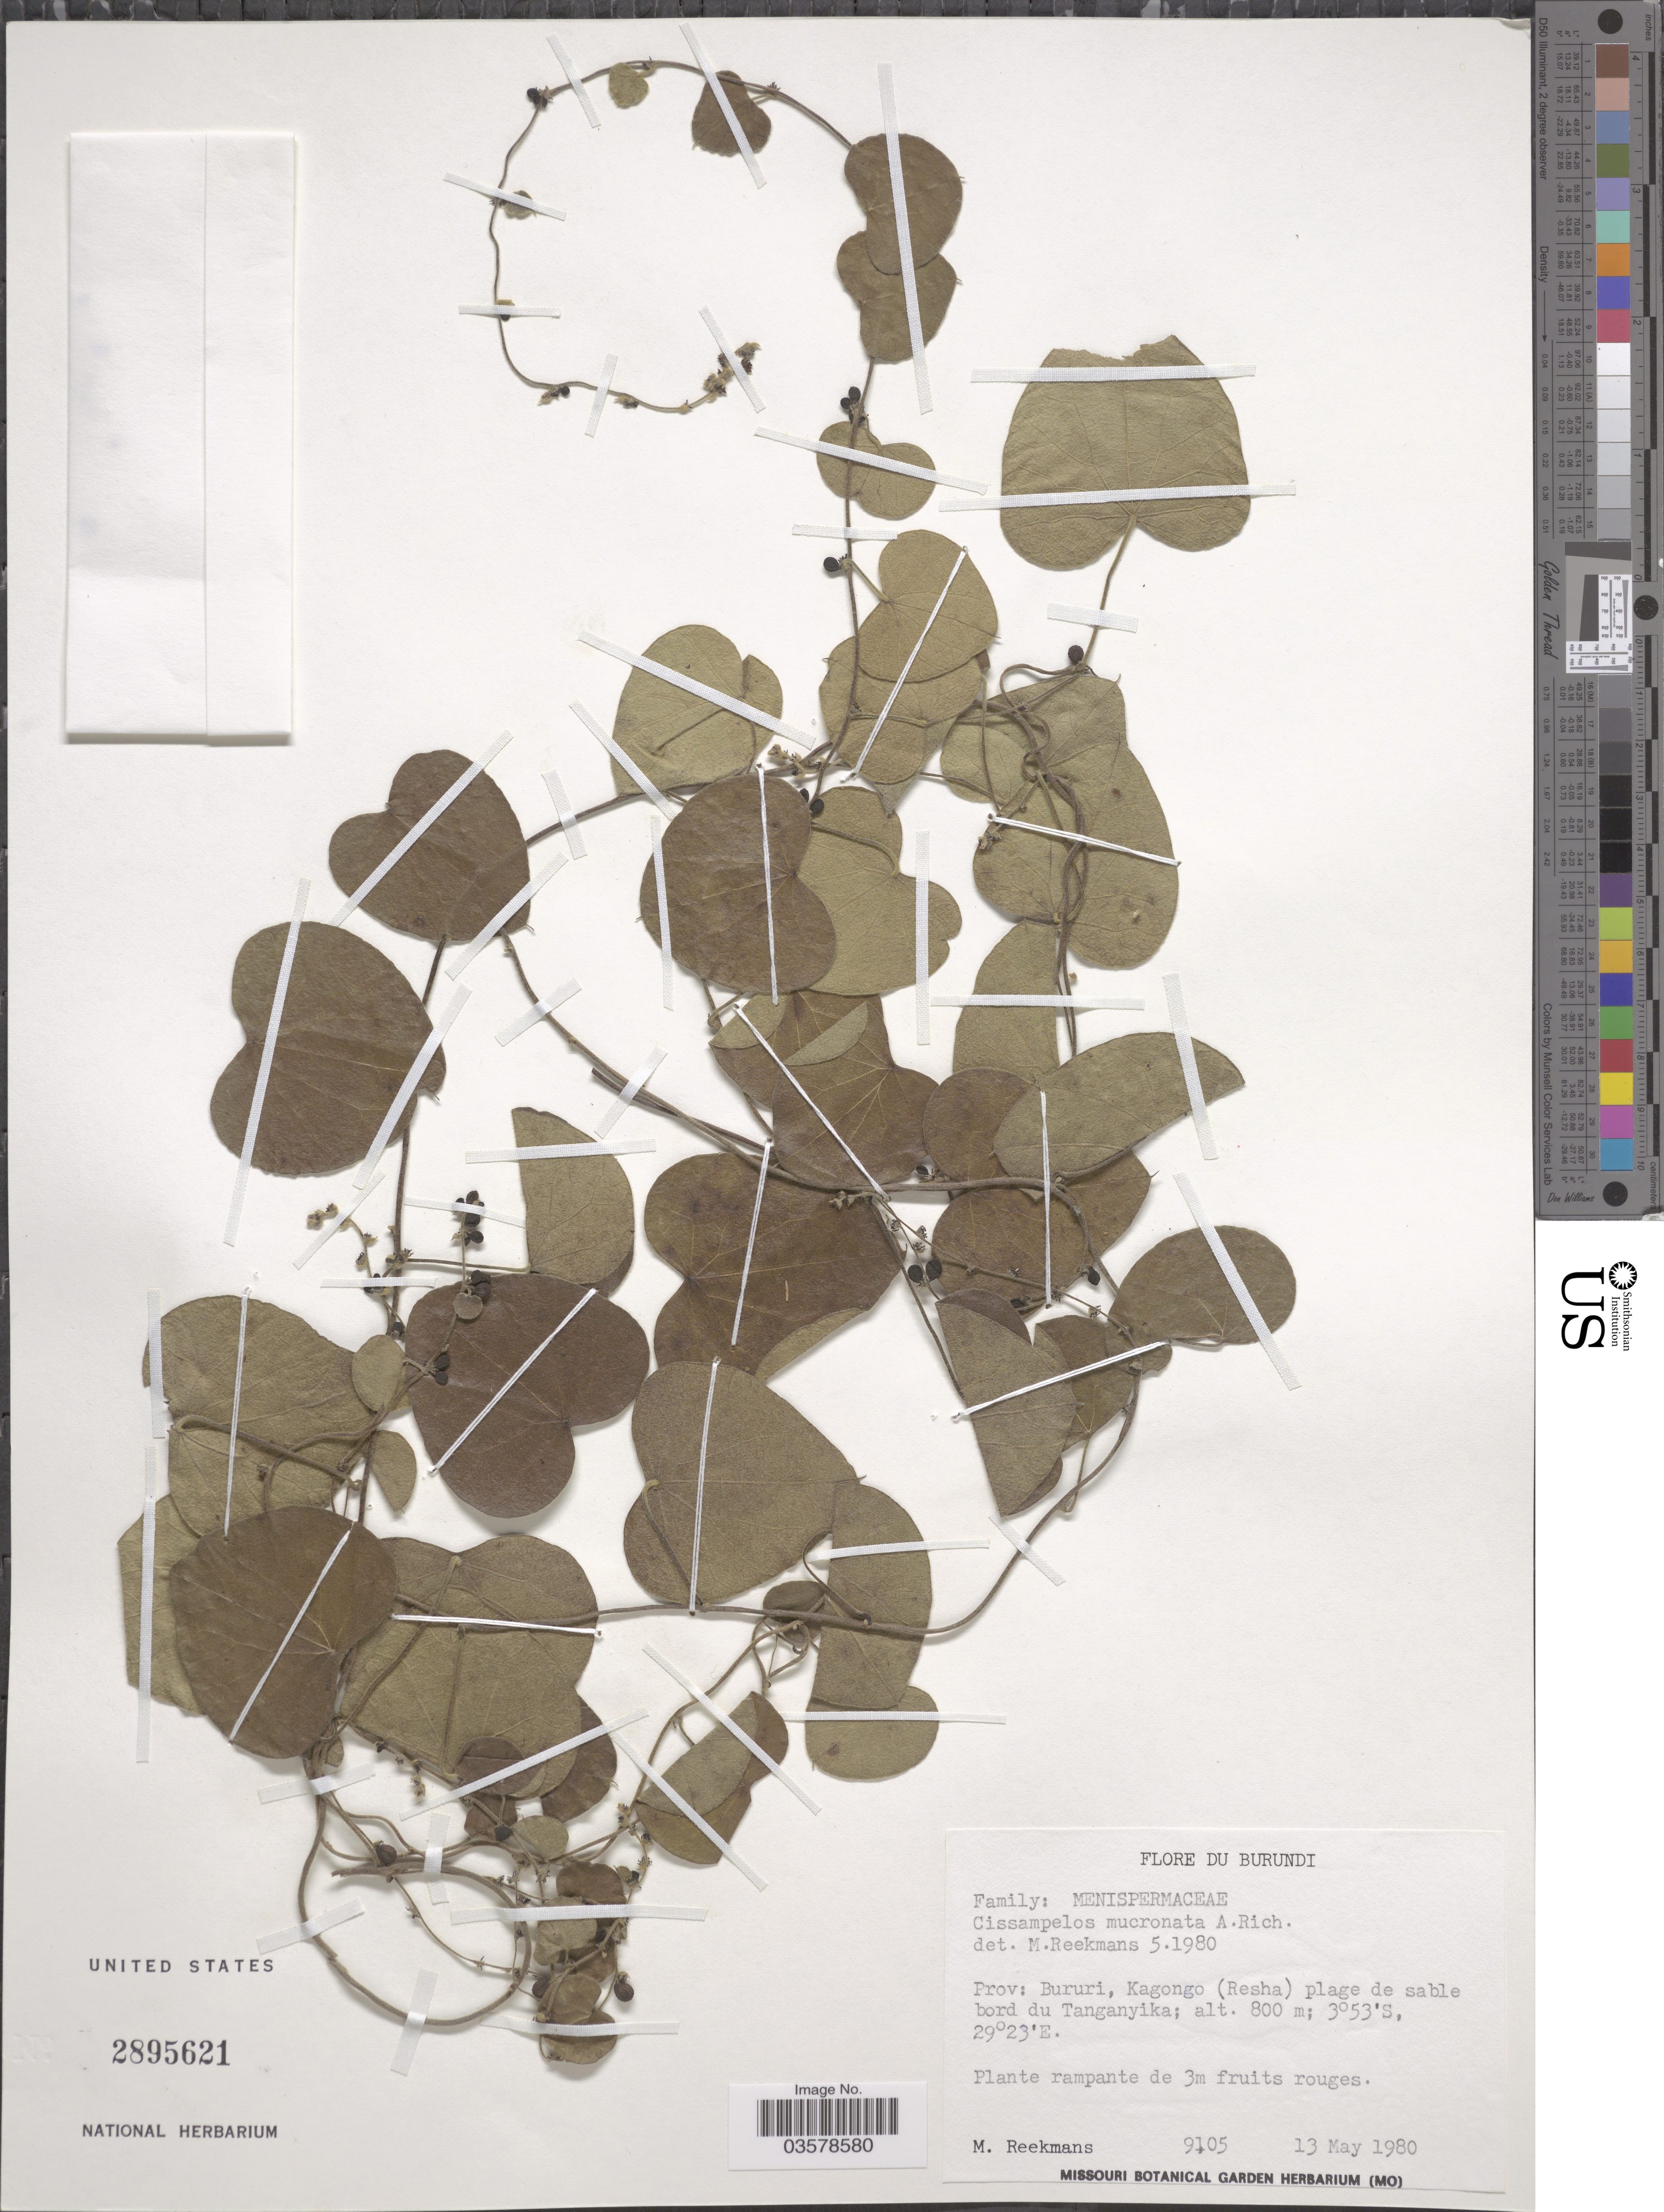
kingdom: Plantae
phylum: Tracheophyta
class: Magnoliopsida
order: Ranunculales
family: Menispermaceae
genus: Cissampelos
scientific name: Cissampelos mucronata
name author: A. Rich.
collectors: M. Reekmans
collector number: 9105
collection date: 1980-05-13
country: Burundi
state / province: Bururi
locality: Kagongo (Resha) plage de sable bord du Tanganyika.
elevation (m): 800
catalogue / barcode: US 2895621